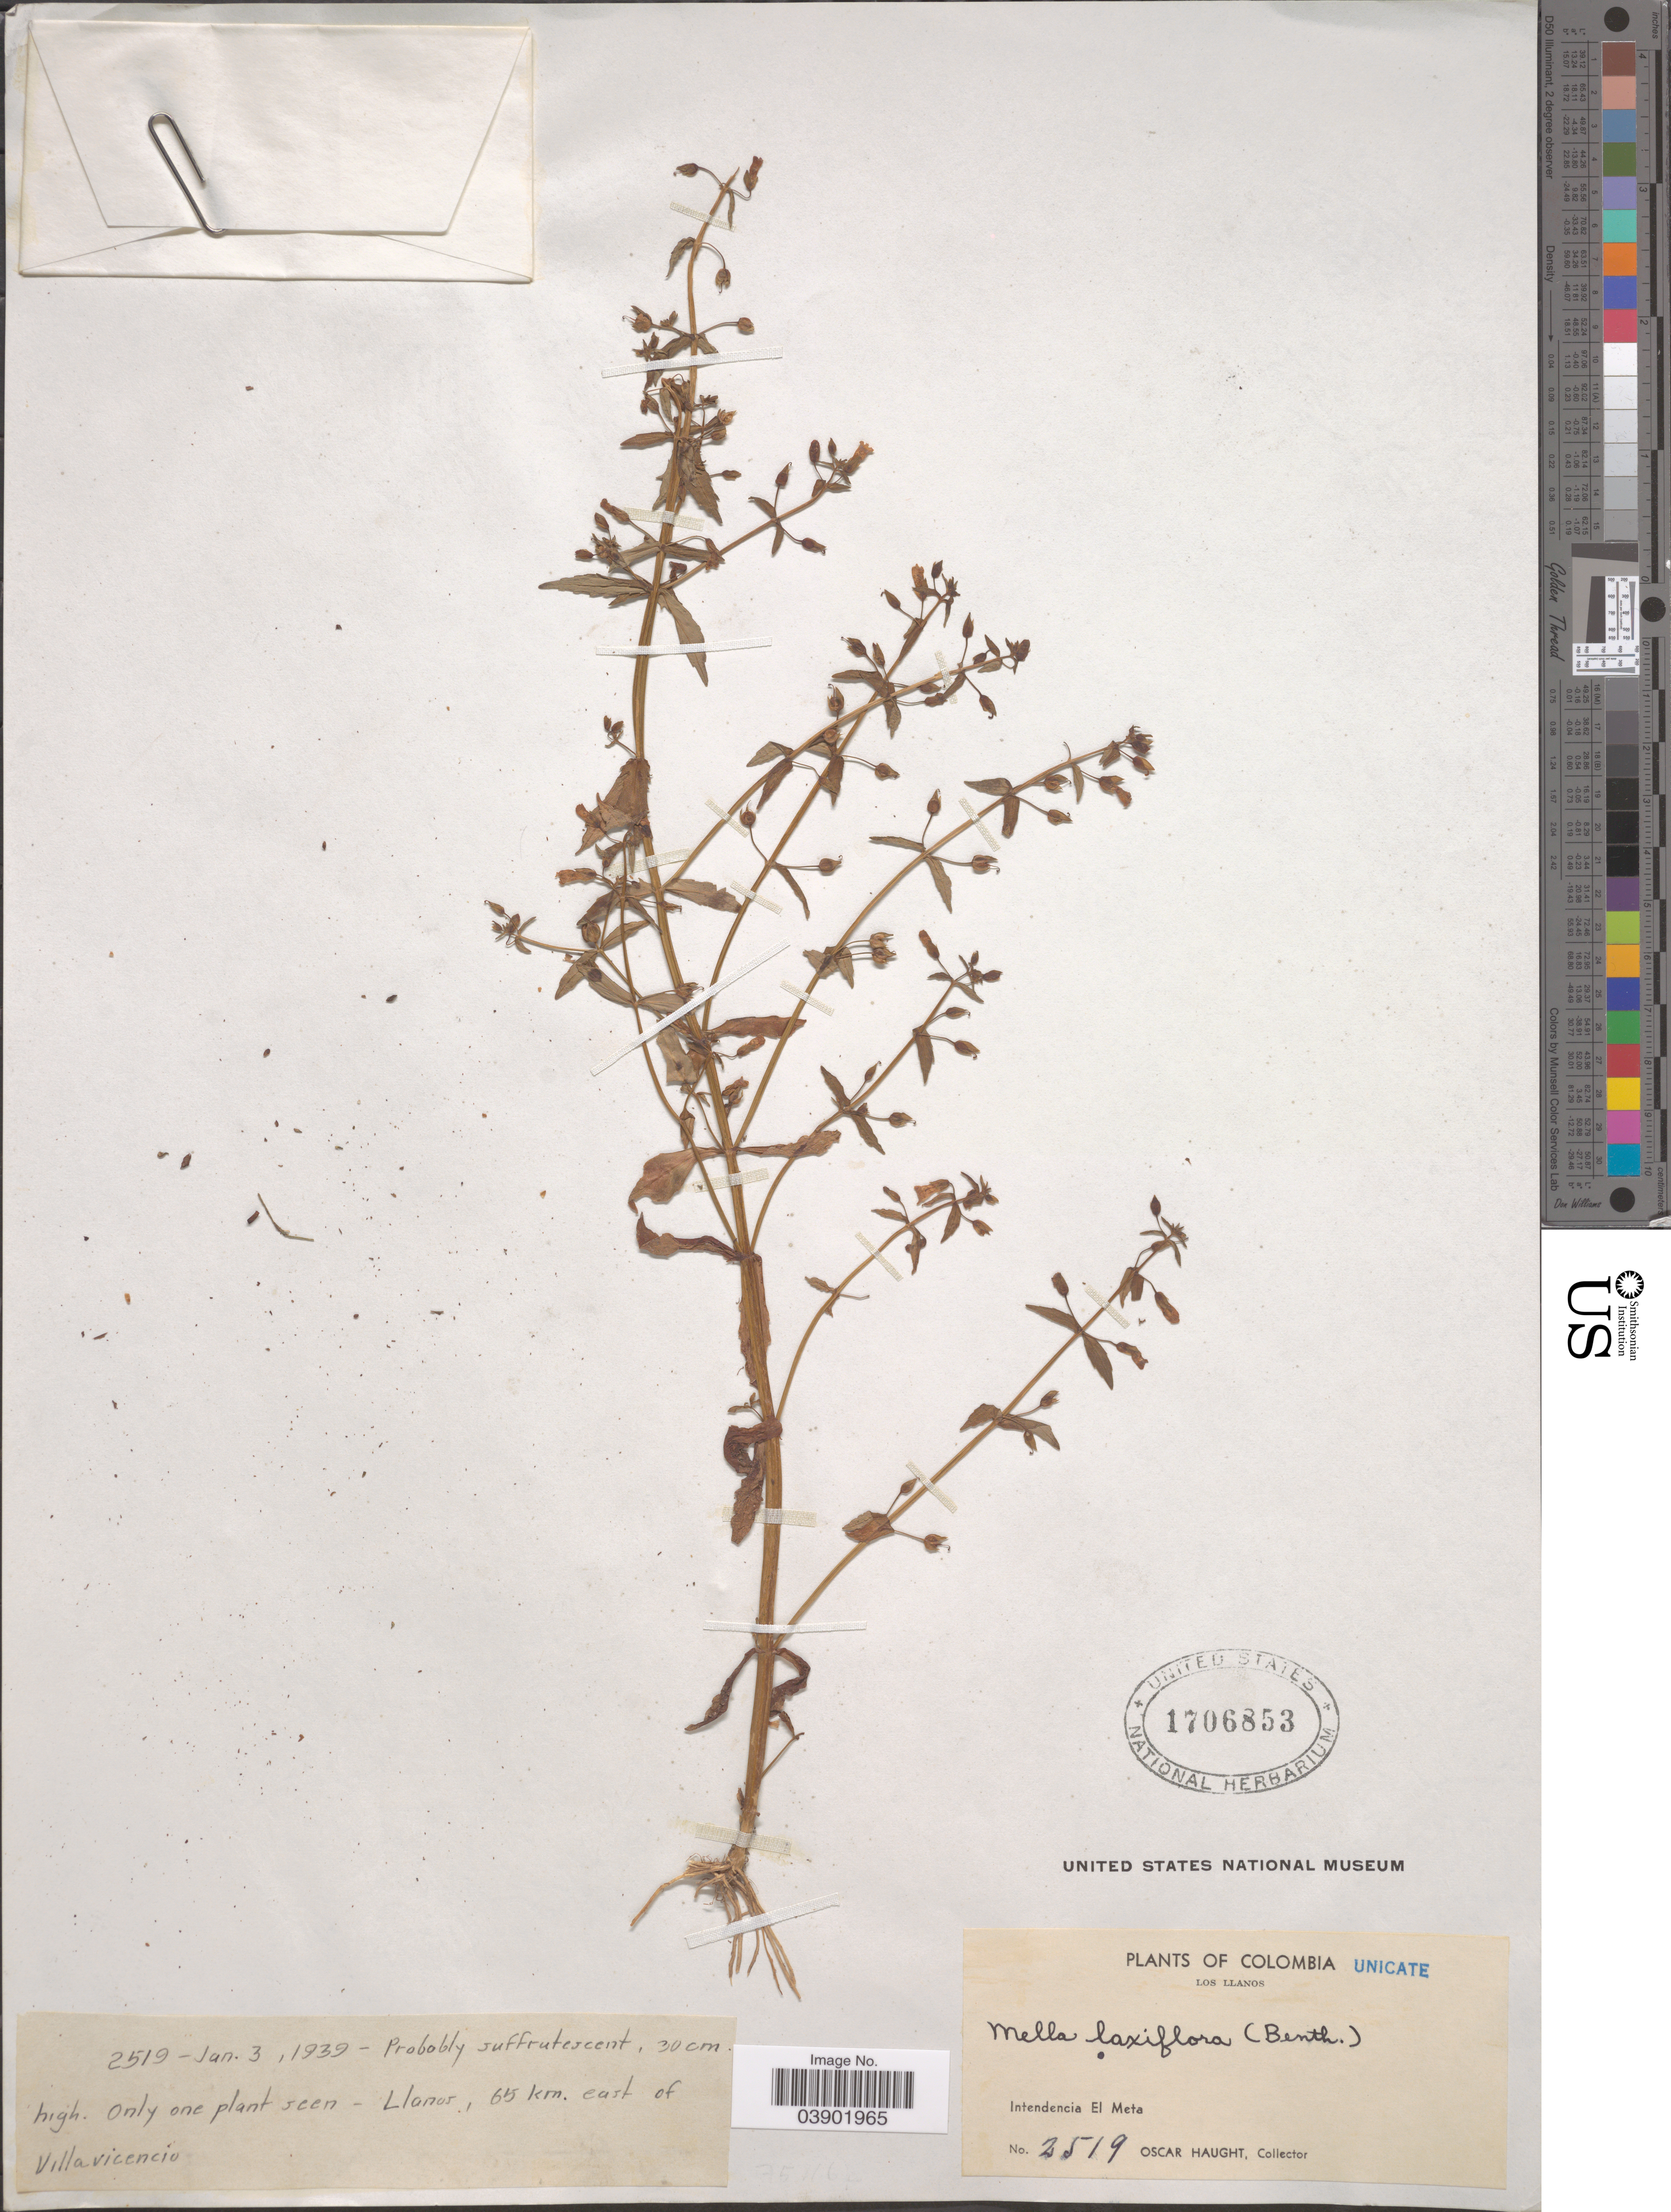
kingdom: Plantae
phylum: Tracheophyta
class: Magnoliopsida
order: Lamiales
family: Plantaginaceae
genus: Bacopa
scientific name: Bacopa laxiflora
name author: (Benth.) Wettst. ex Edwall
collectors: O. L. Haught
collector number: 2519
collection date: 1939-01-03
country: Colombia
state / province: Meta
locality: Llanos, 65 km. east of Villavicencio. Los Llanos. Intendencia El Meta.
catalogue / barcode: US 1706853